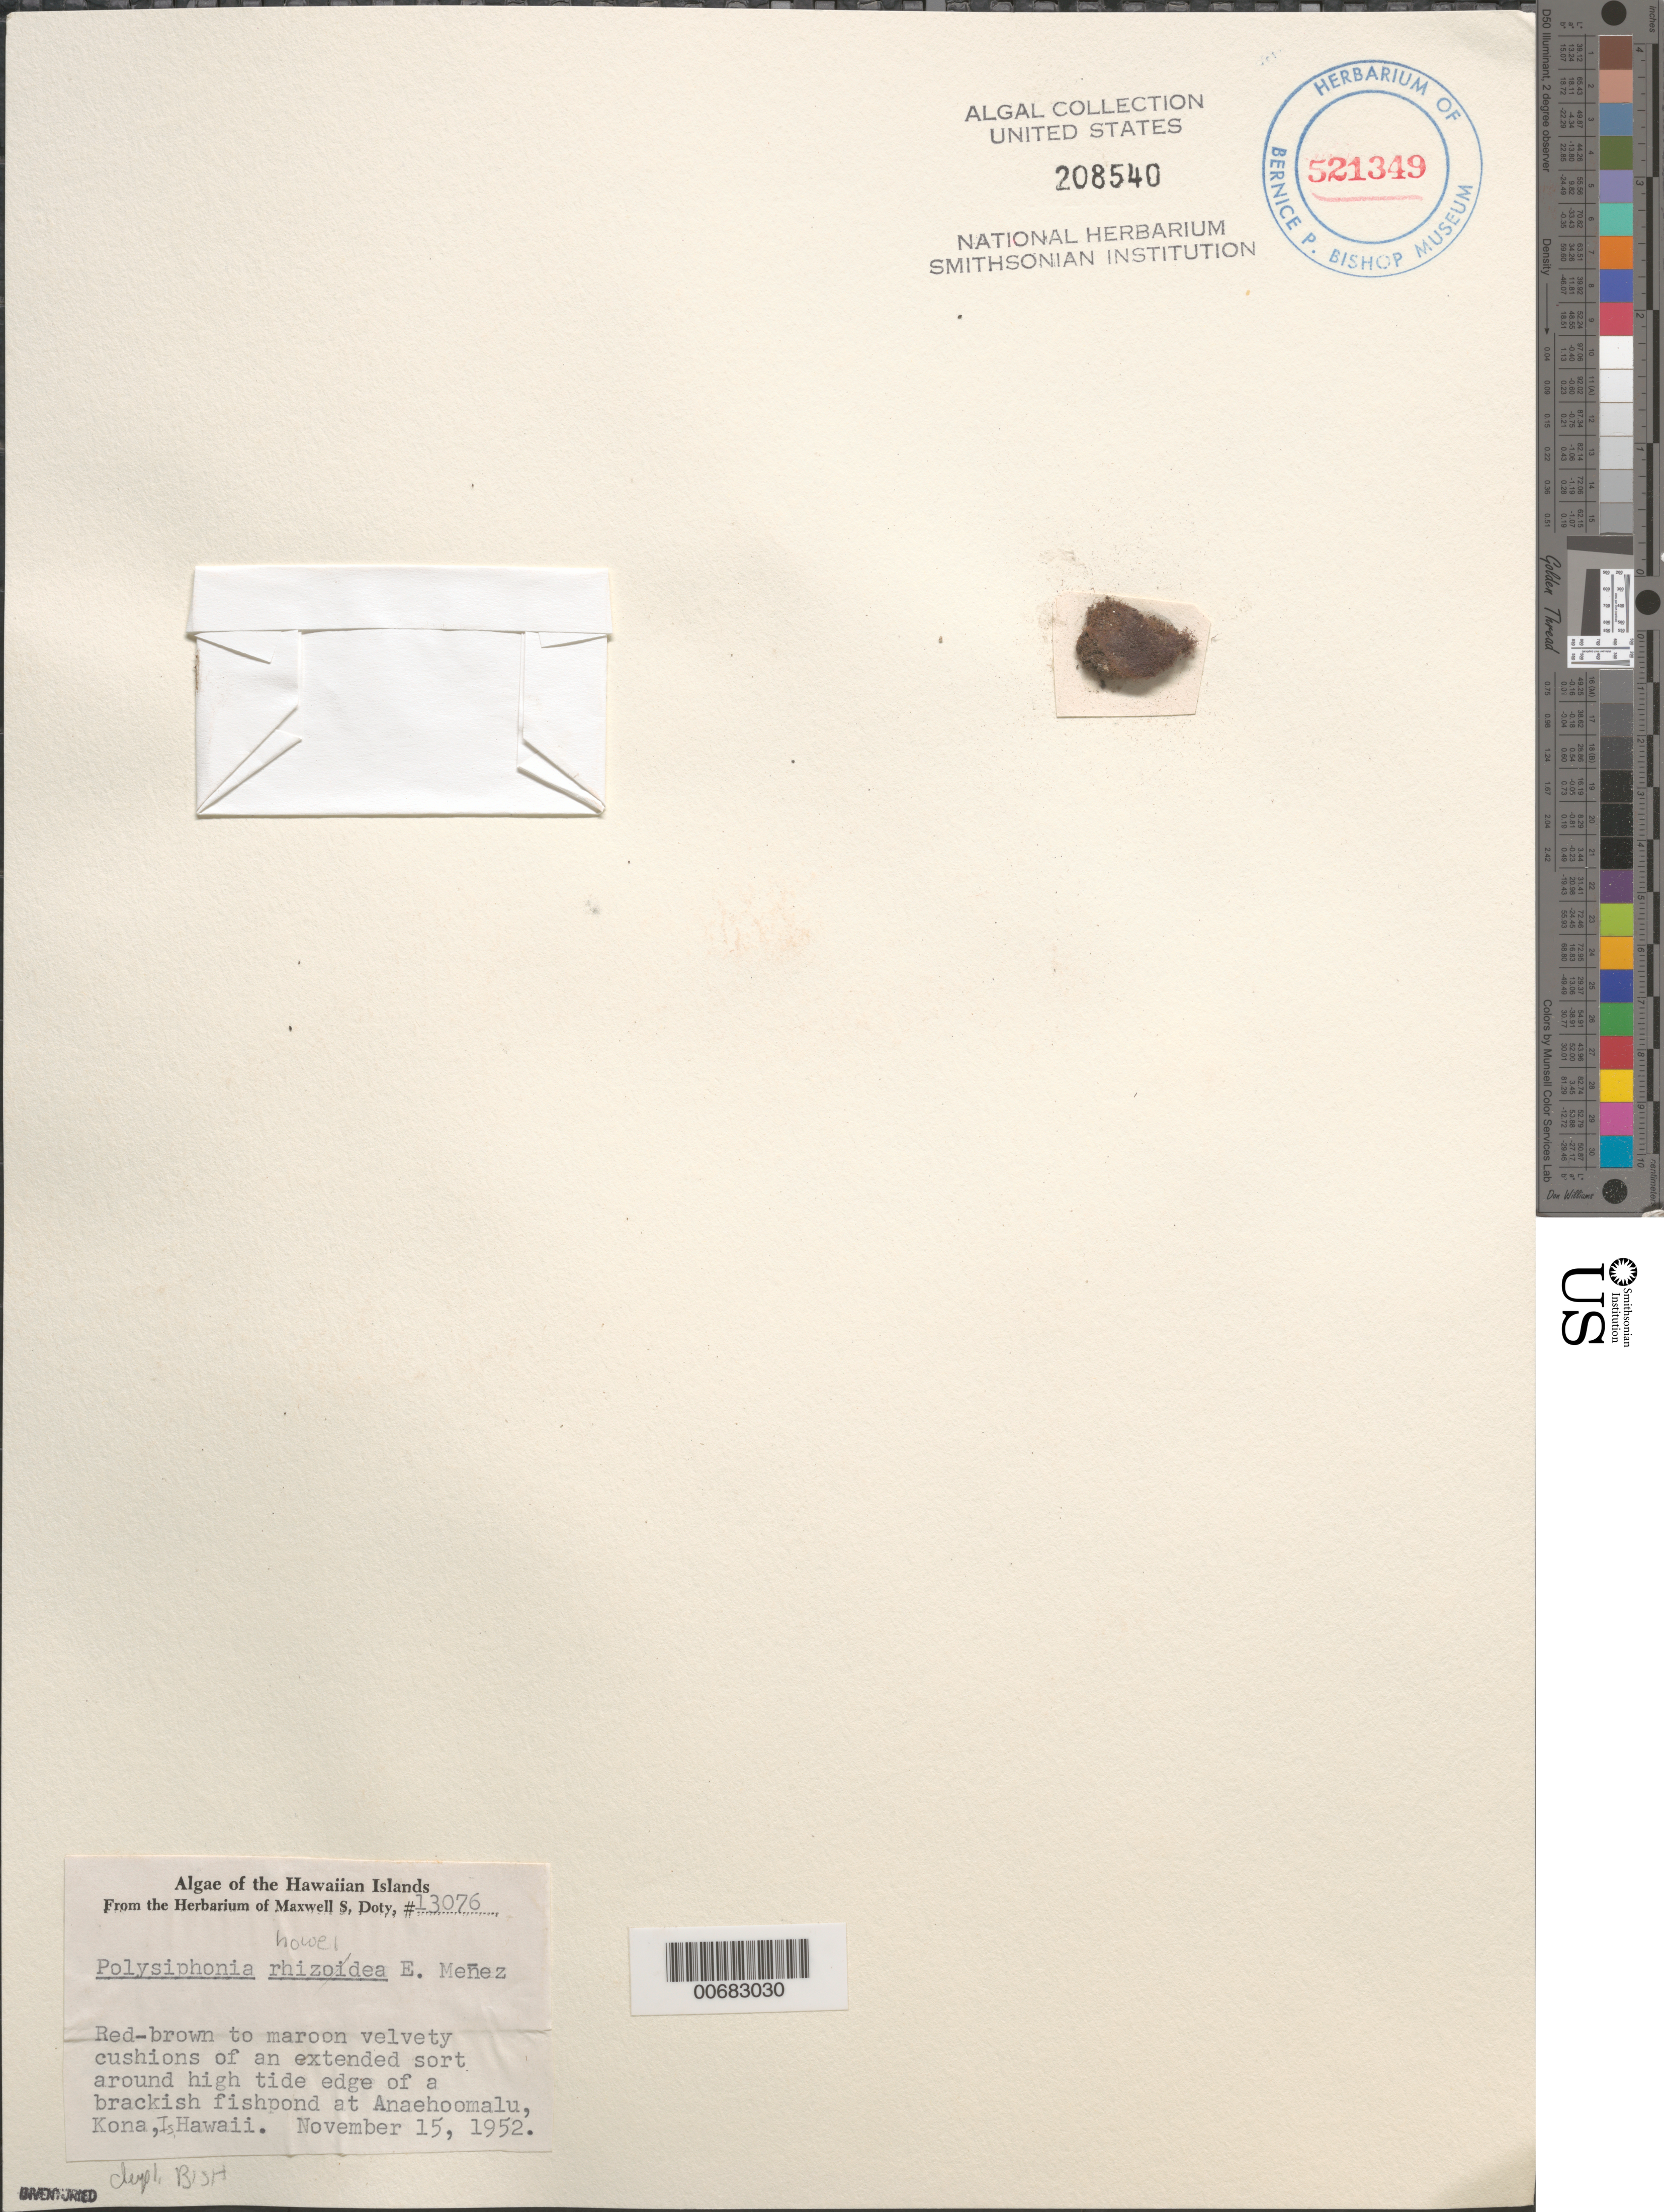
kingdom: Plantae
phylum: Rhodophyta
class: Florideophyceae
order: Ceramiales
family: Rhodomelaceae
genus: Wilsonosiphonia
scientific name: Wilsonosiphonia howei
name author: (Hollenb.) D.E.Bustamante et al.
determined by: Algae name updating Project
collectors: M. S.Doty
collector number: MSD 13076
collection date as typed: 15 Nov 1952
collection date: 1952-11-15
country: United States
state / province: Hawaii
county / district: Hawaii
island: Hawaii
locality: Anaehoomalu, Kona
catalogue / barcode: US 208540